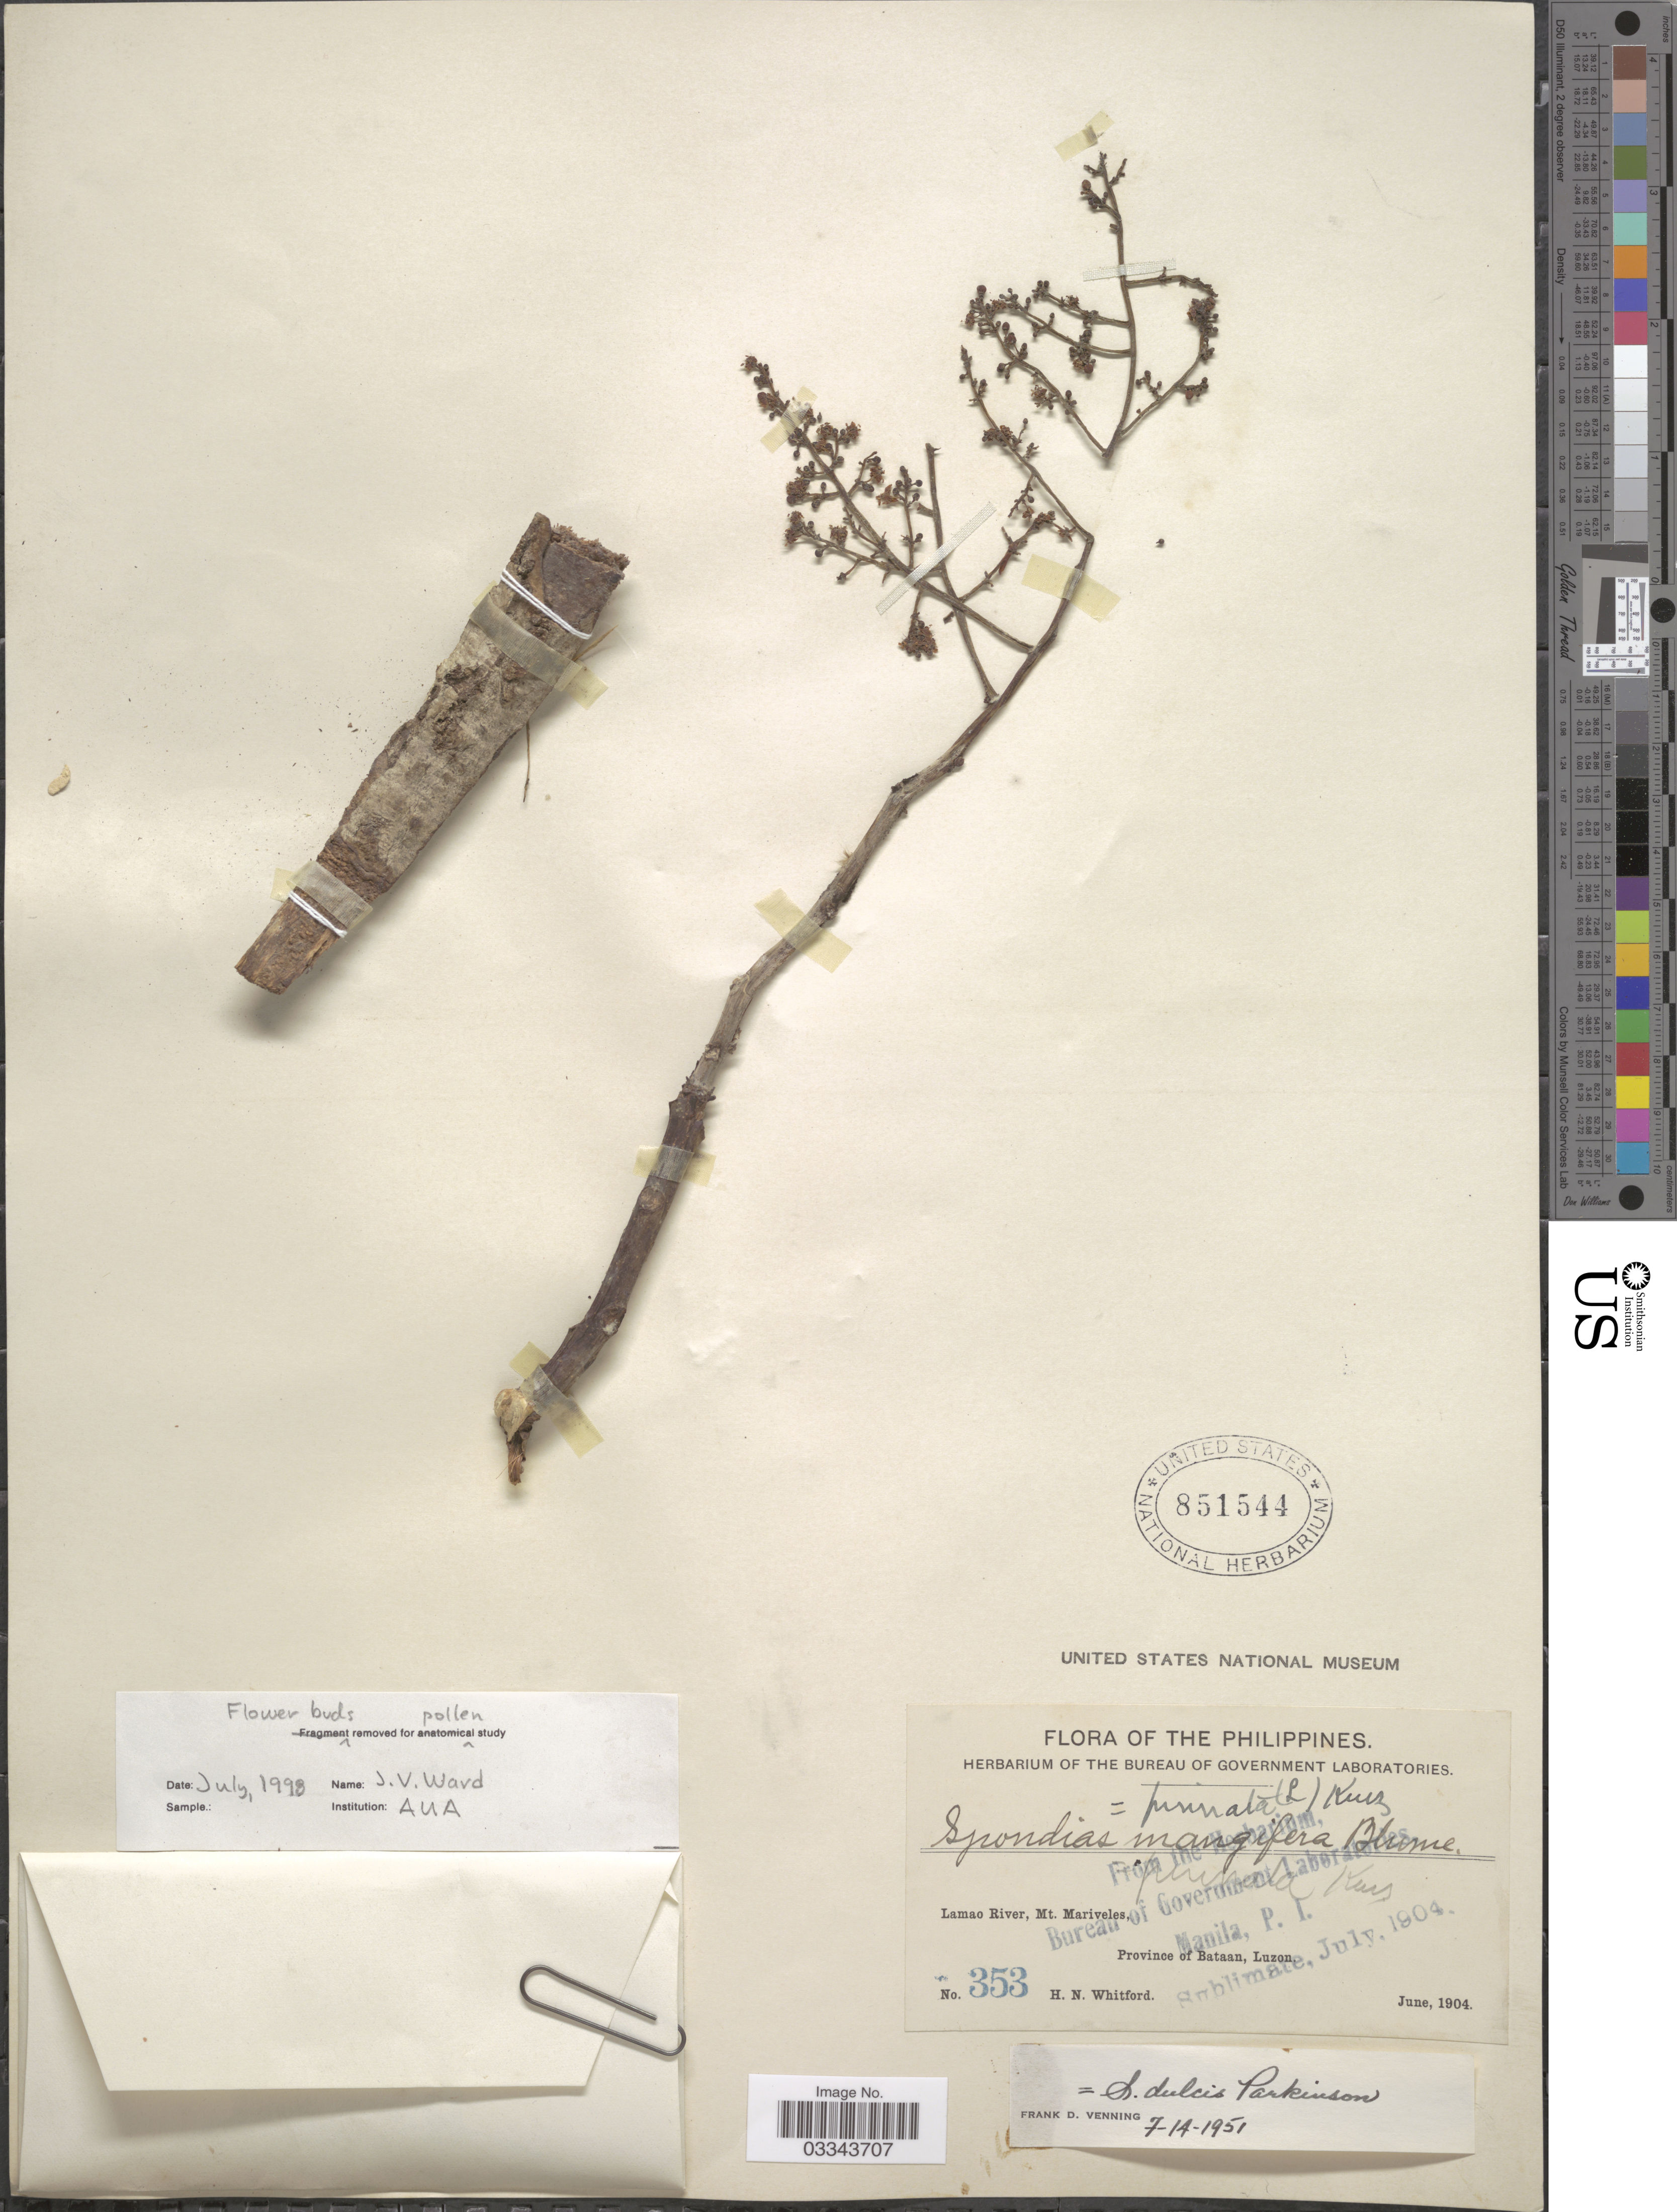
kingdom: Plantae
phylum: Tracheophyta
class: Magnoliopsida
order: Sapindales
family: Anacardiaceae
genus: Spondias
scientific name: Spondias dulcis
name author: Parkinson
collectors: H. N. Whitford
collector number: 353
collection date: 1904-06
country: Philippines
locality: Lamao River, Mt. Mariveles, Province of Bataan Luzon.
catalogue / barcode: US 851544